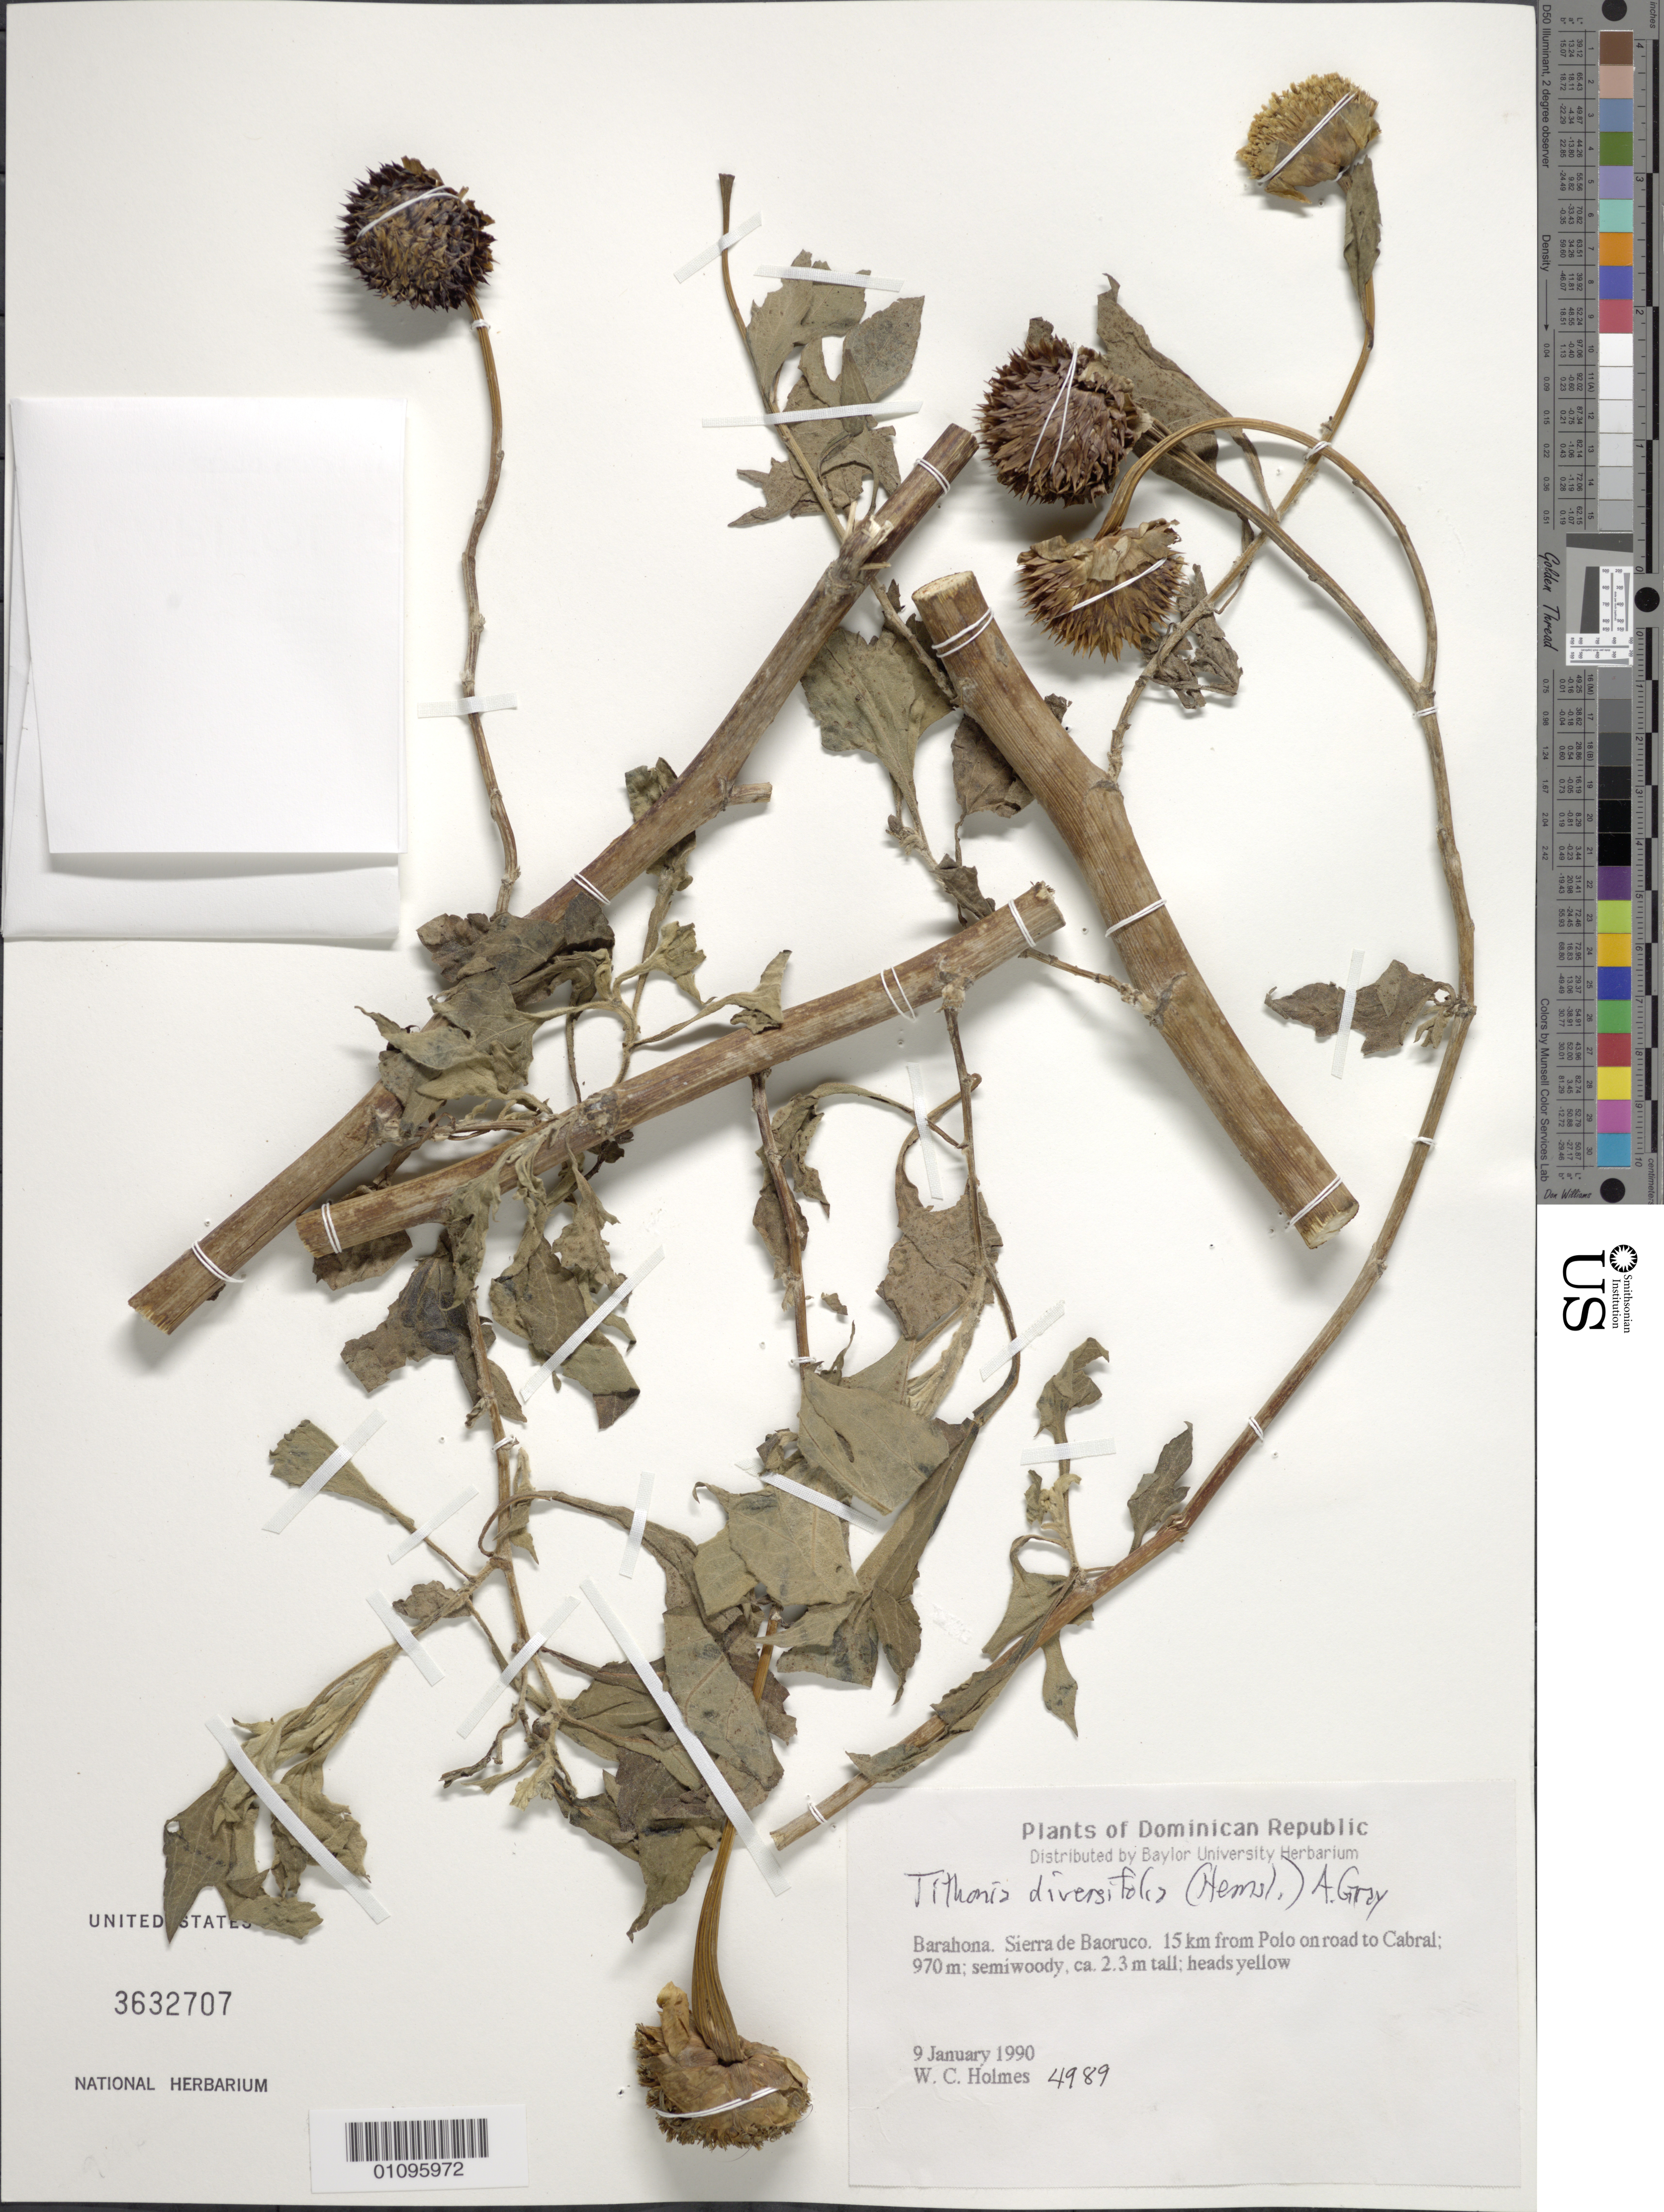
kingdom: Plantae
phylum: Tracheophyta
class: Magnoliopsida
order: Asterales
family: Asteraceae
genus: Tithonia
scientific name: Tithonia diversifolia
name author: (Hemsl.) A. Gray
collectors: W. C. Holmes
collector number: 4989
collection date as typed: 09 Jan 1990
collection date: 1990-01-09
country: Dominican Republic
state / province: Barahona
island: Hispaniola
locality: Sierra de Baoruco, 15 km from Polo, on road to Cabral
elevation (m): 970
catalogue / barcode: US 3632707